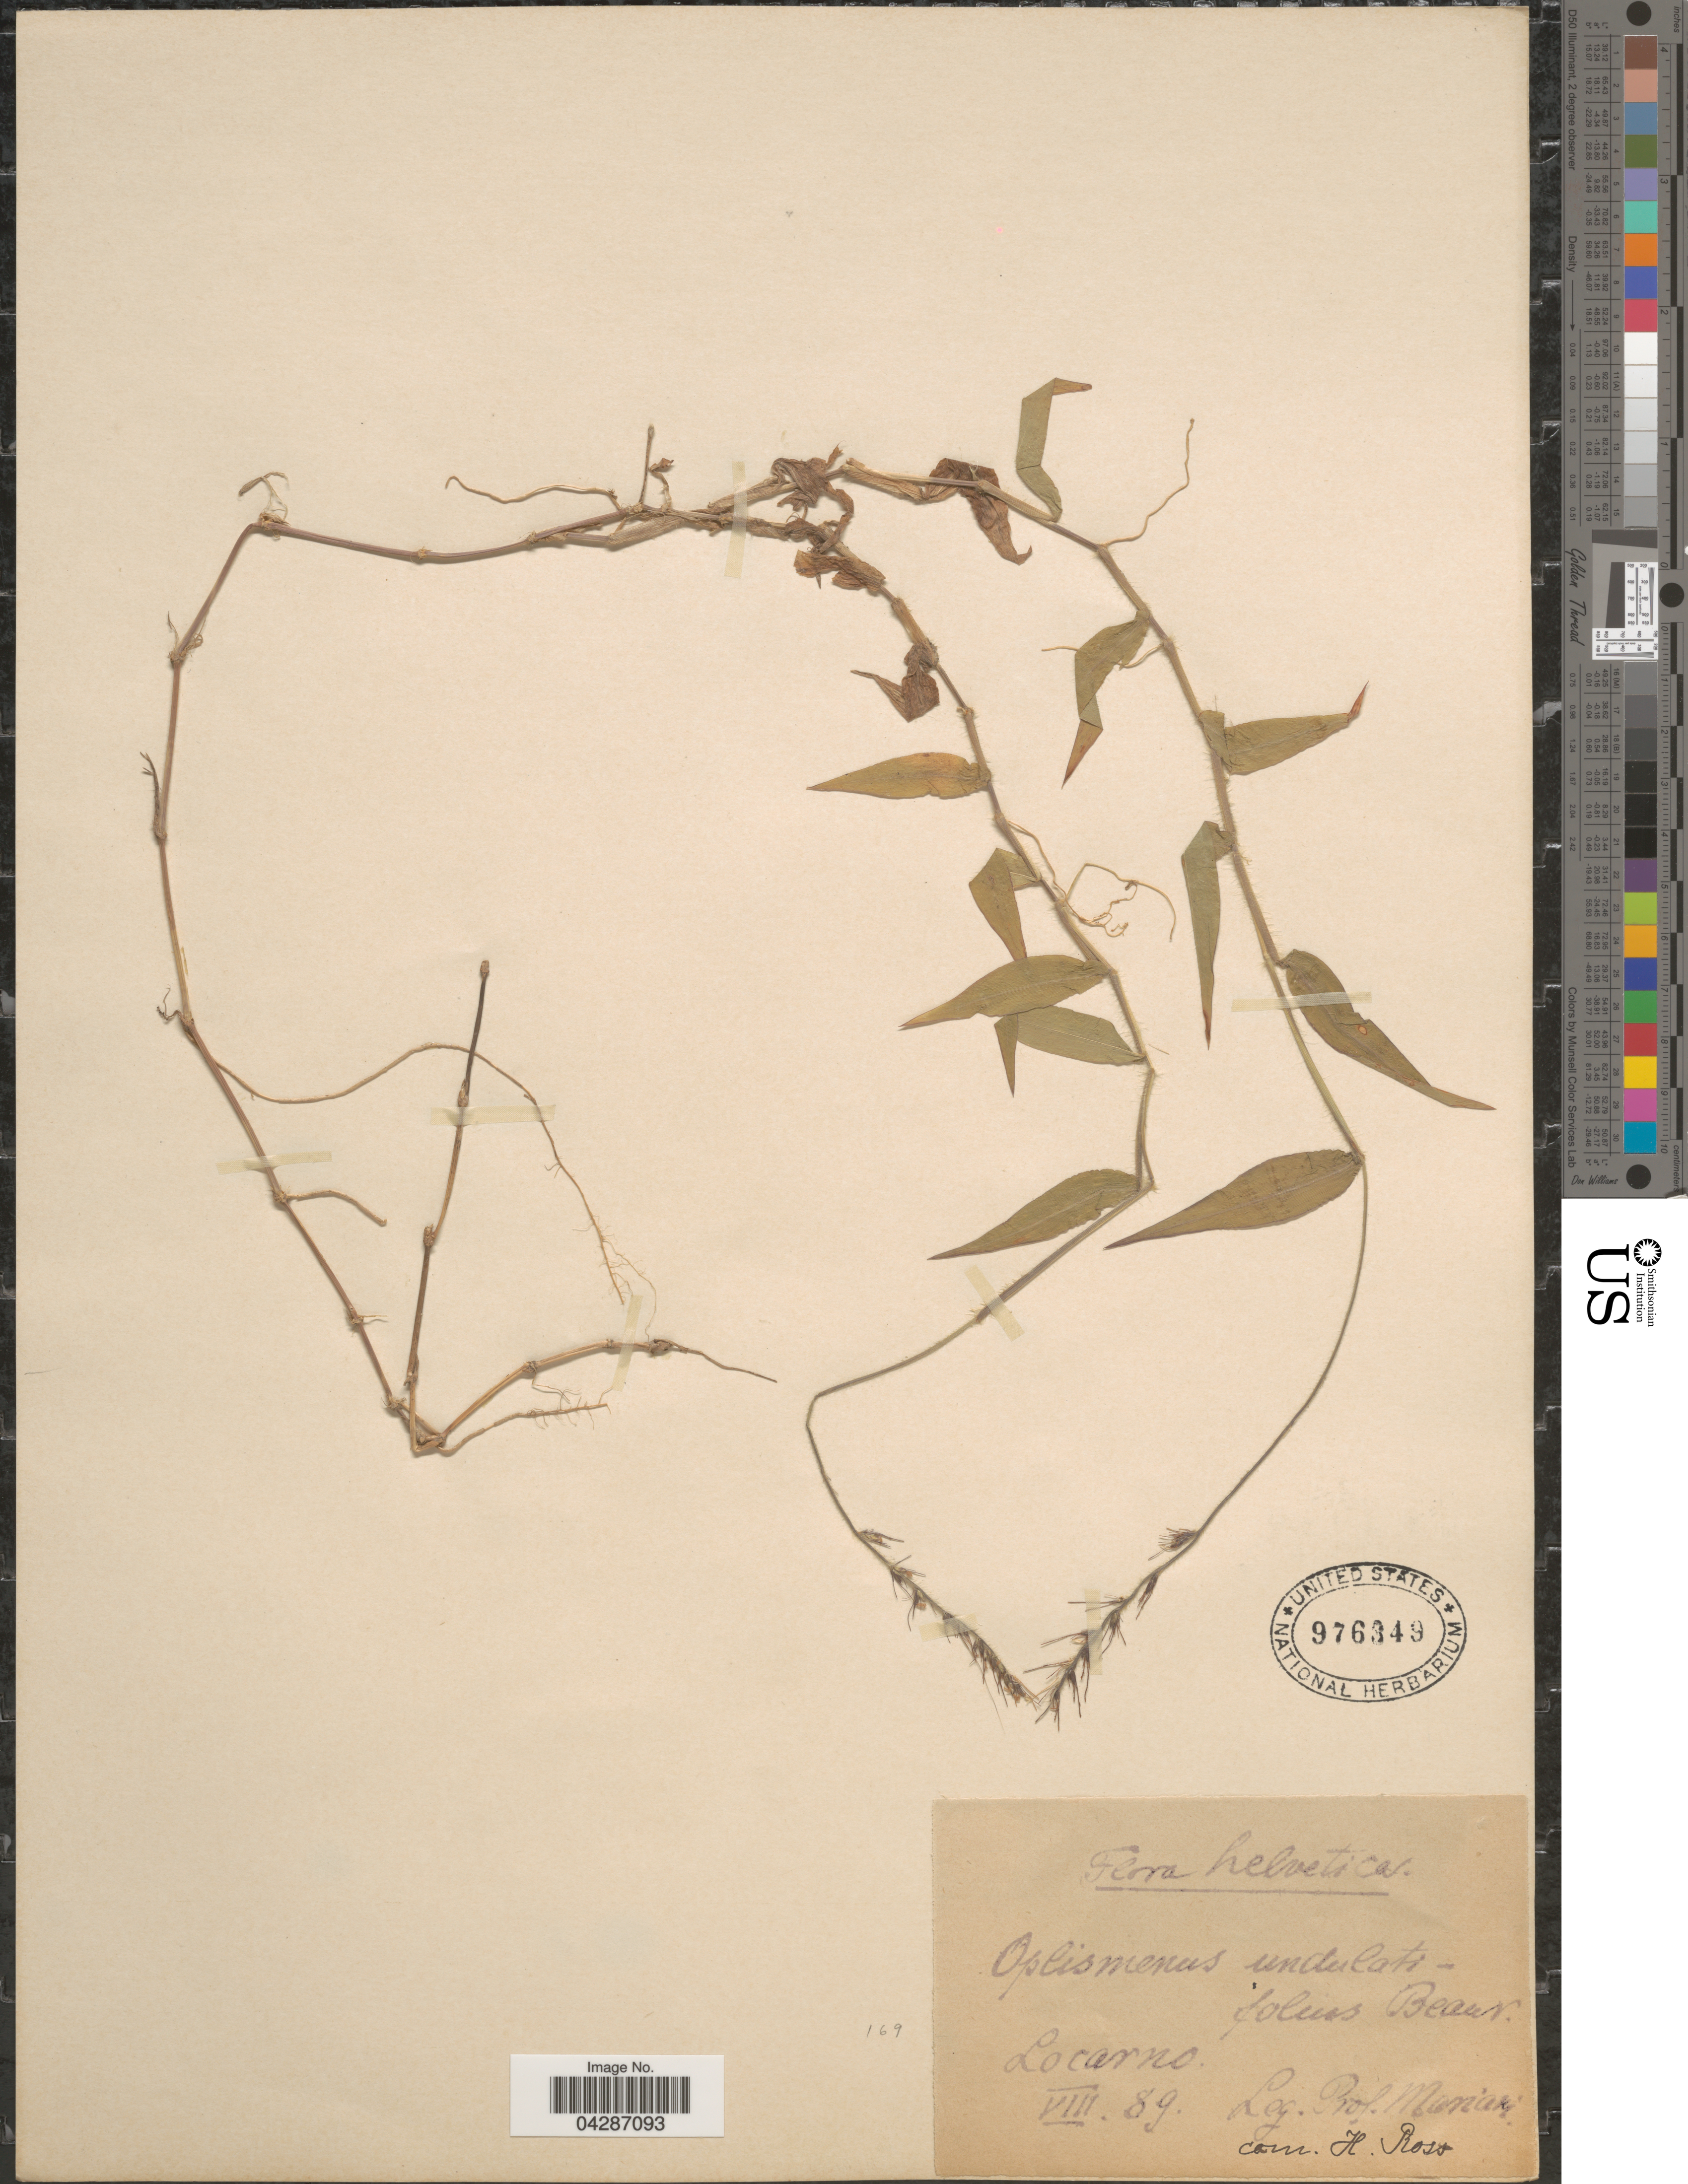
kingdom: Plantae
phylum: Tracheophyta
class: Liliopsida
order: Poales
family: Poaceae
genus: Oplismenus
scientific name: Oplismenus undulatifolius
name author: (Ard.) P. Beauv.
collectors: Prof. Mariani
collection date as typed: Transcribed d/m/y: /8/89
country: Switzerland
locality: Helvetica. Locarno.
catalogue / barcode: US 976349